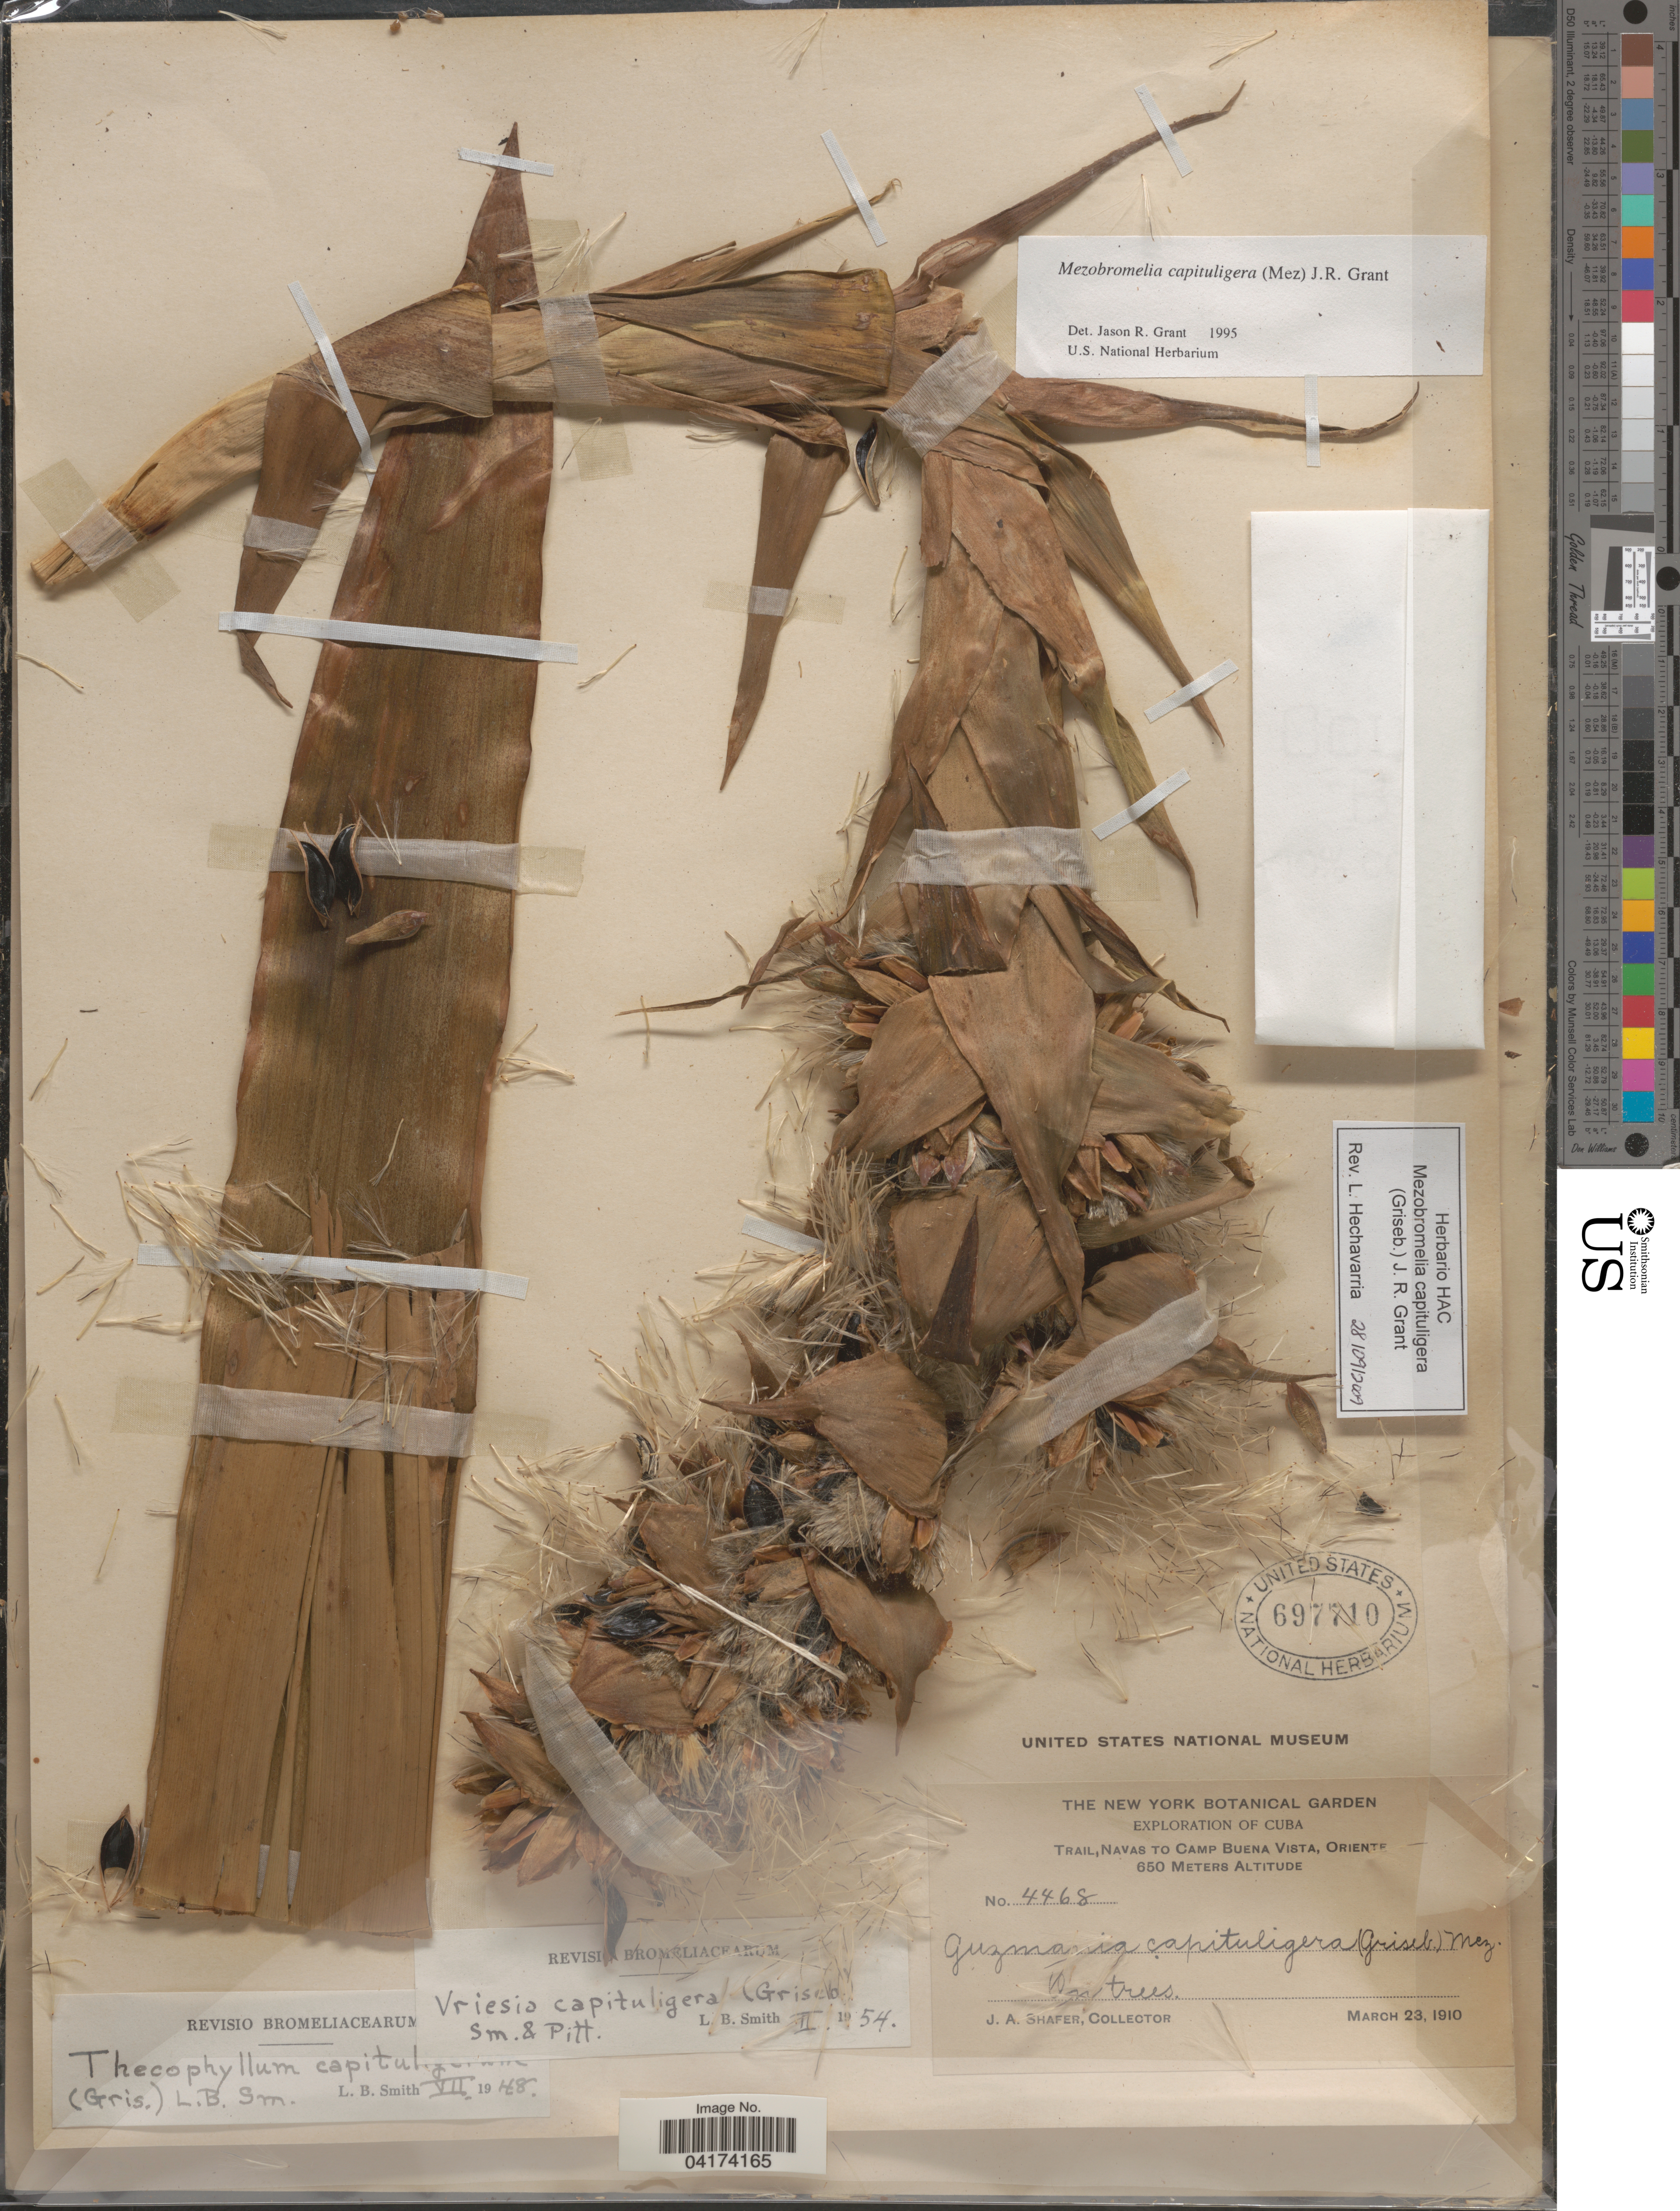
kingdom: Plantae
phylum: Tracheophyta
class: Liliopsida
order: Poales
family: Bromeliaceae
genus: Mezobromelia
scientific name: Mezobromelia capituligera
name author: (Griseb.) J.R. Grant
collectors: J. A. Shafer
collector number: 4468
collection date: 1910-03-23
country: Cuba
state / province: Oriente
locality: Exploration of Cuba. Trail, Navas to Camp Buena Vista.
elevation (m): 650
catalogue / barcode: US 697710